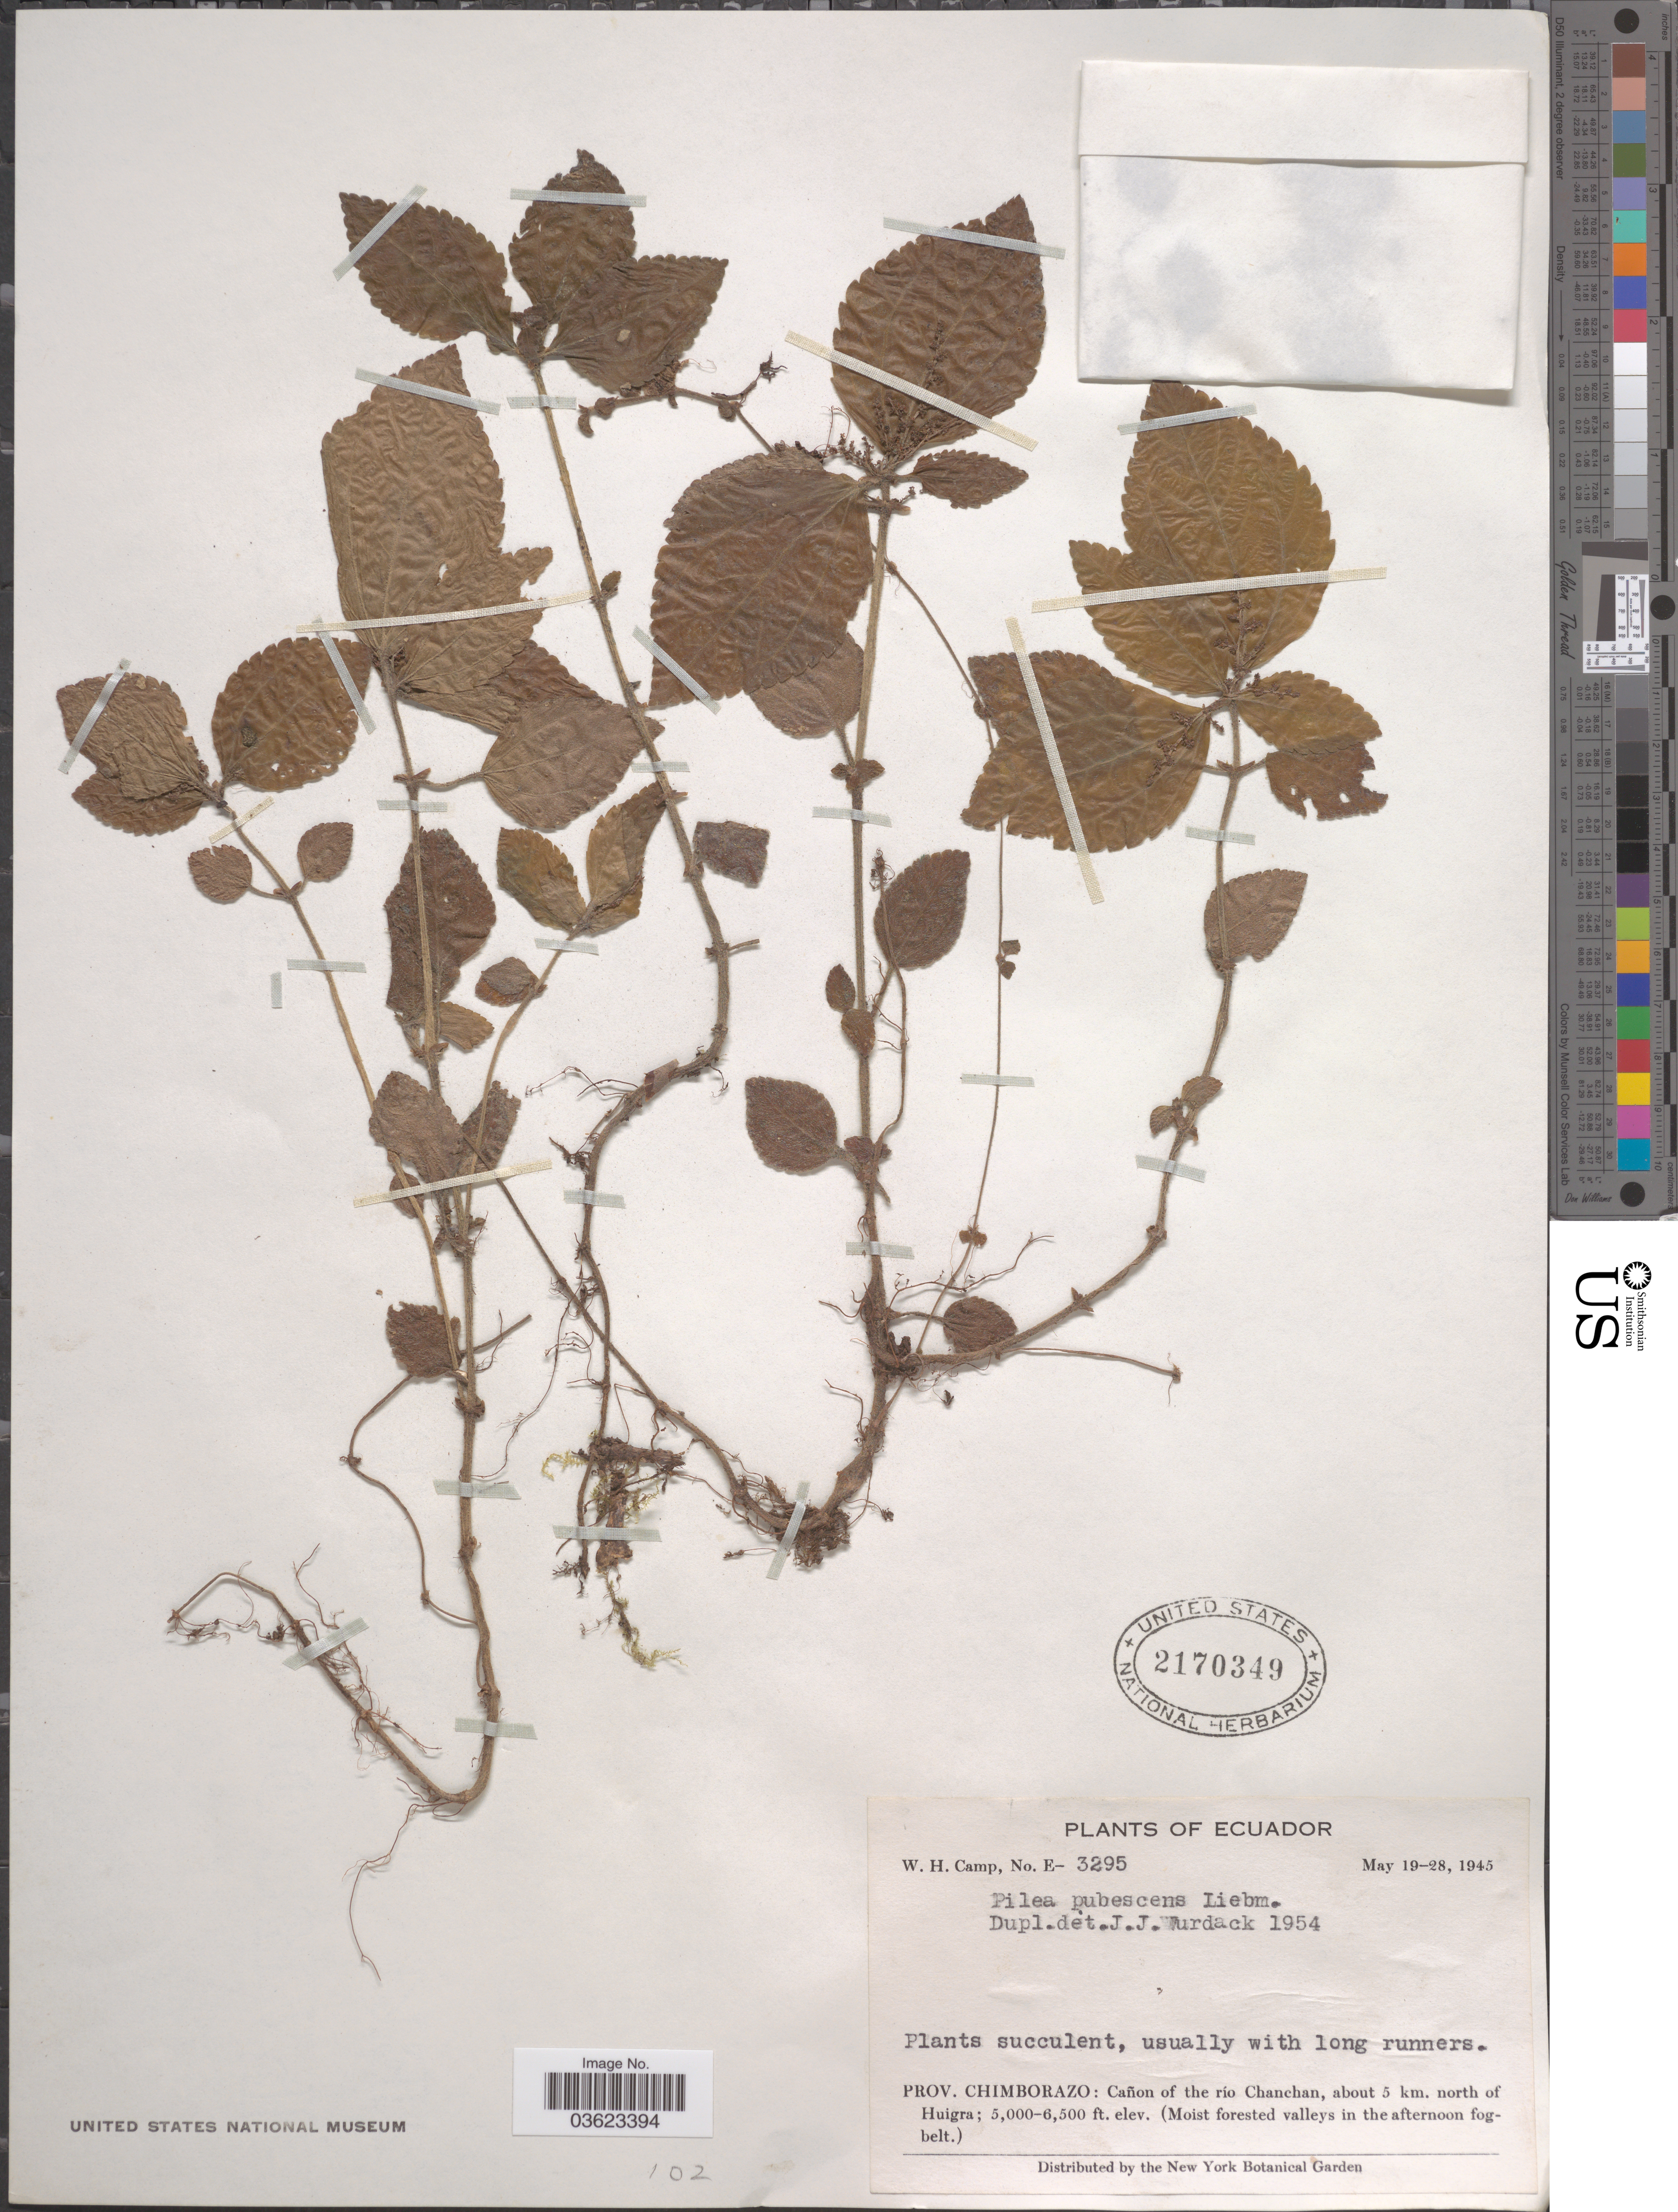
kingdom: Plantae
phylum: Tracheophyta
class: Magnoliopsida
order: Rosales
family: Urticaceae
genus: Pilea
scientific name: Pilea pubescens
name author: Liebm.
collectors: W. H. Camp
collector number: E-3295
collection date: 1945-05-19/1945-05-28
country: Ecuador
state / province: Chimborazo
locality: Cañon of the río Chanchan, about 5 km. north of Huigra.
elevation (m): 1524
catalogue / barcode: US 2170349